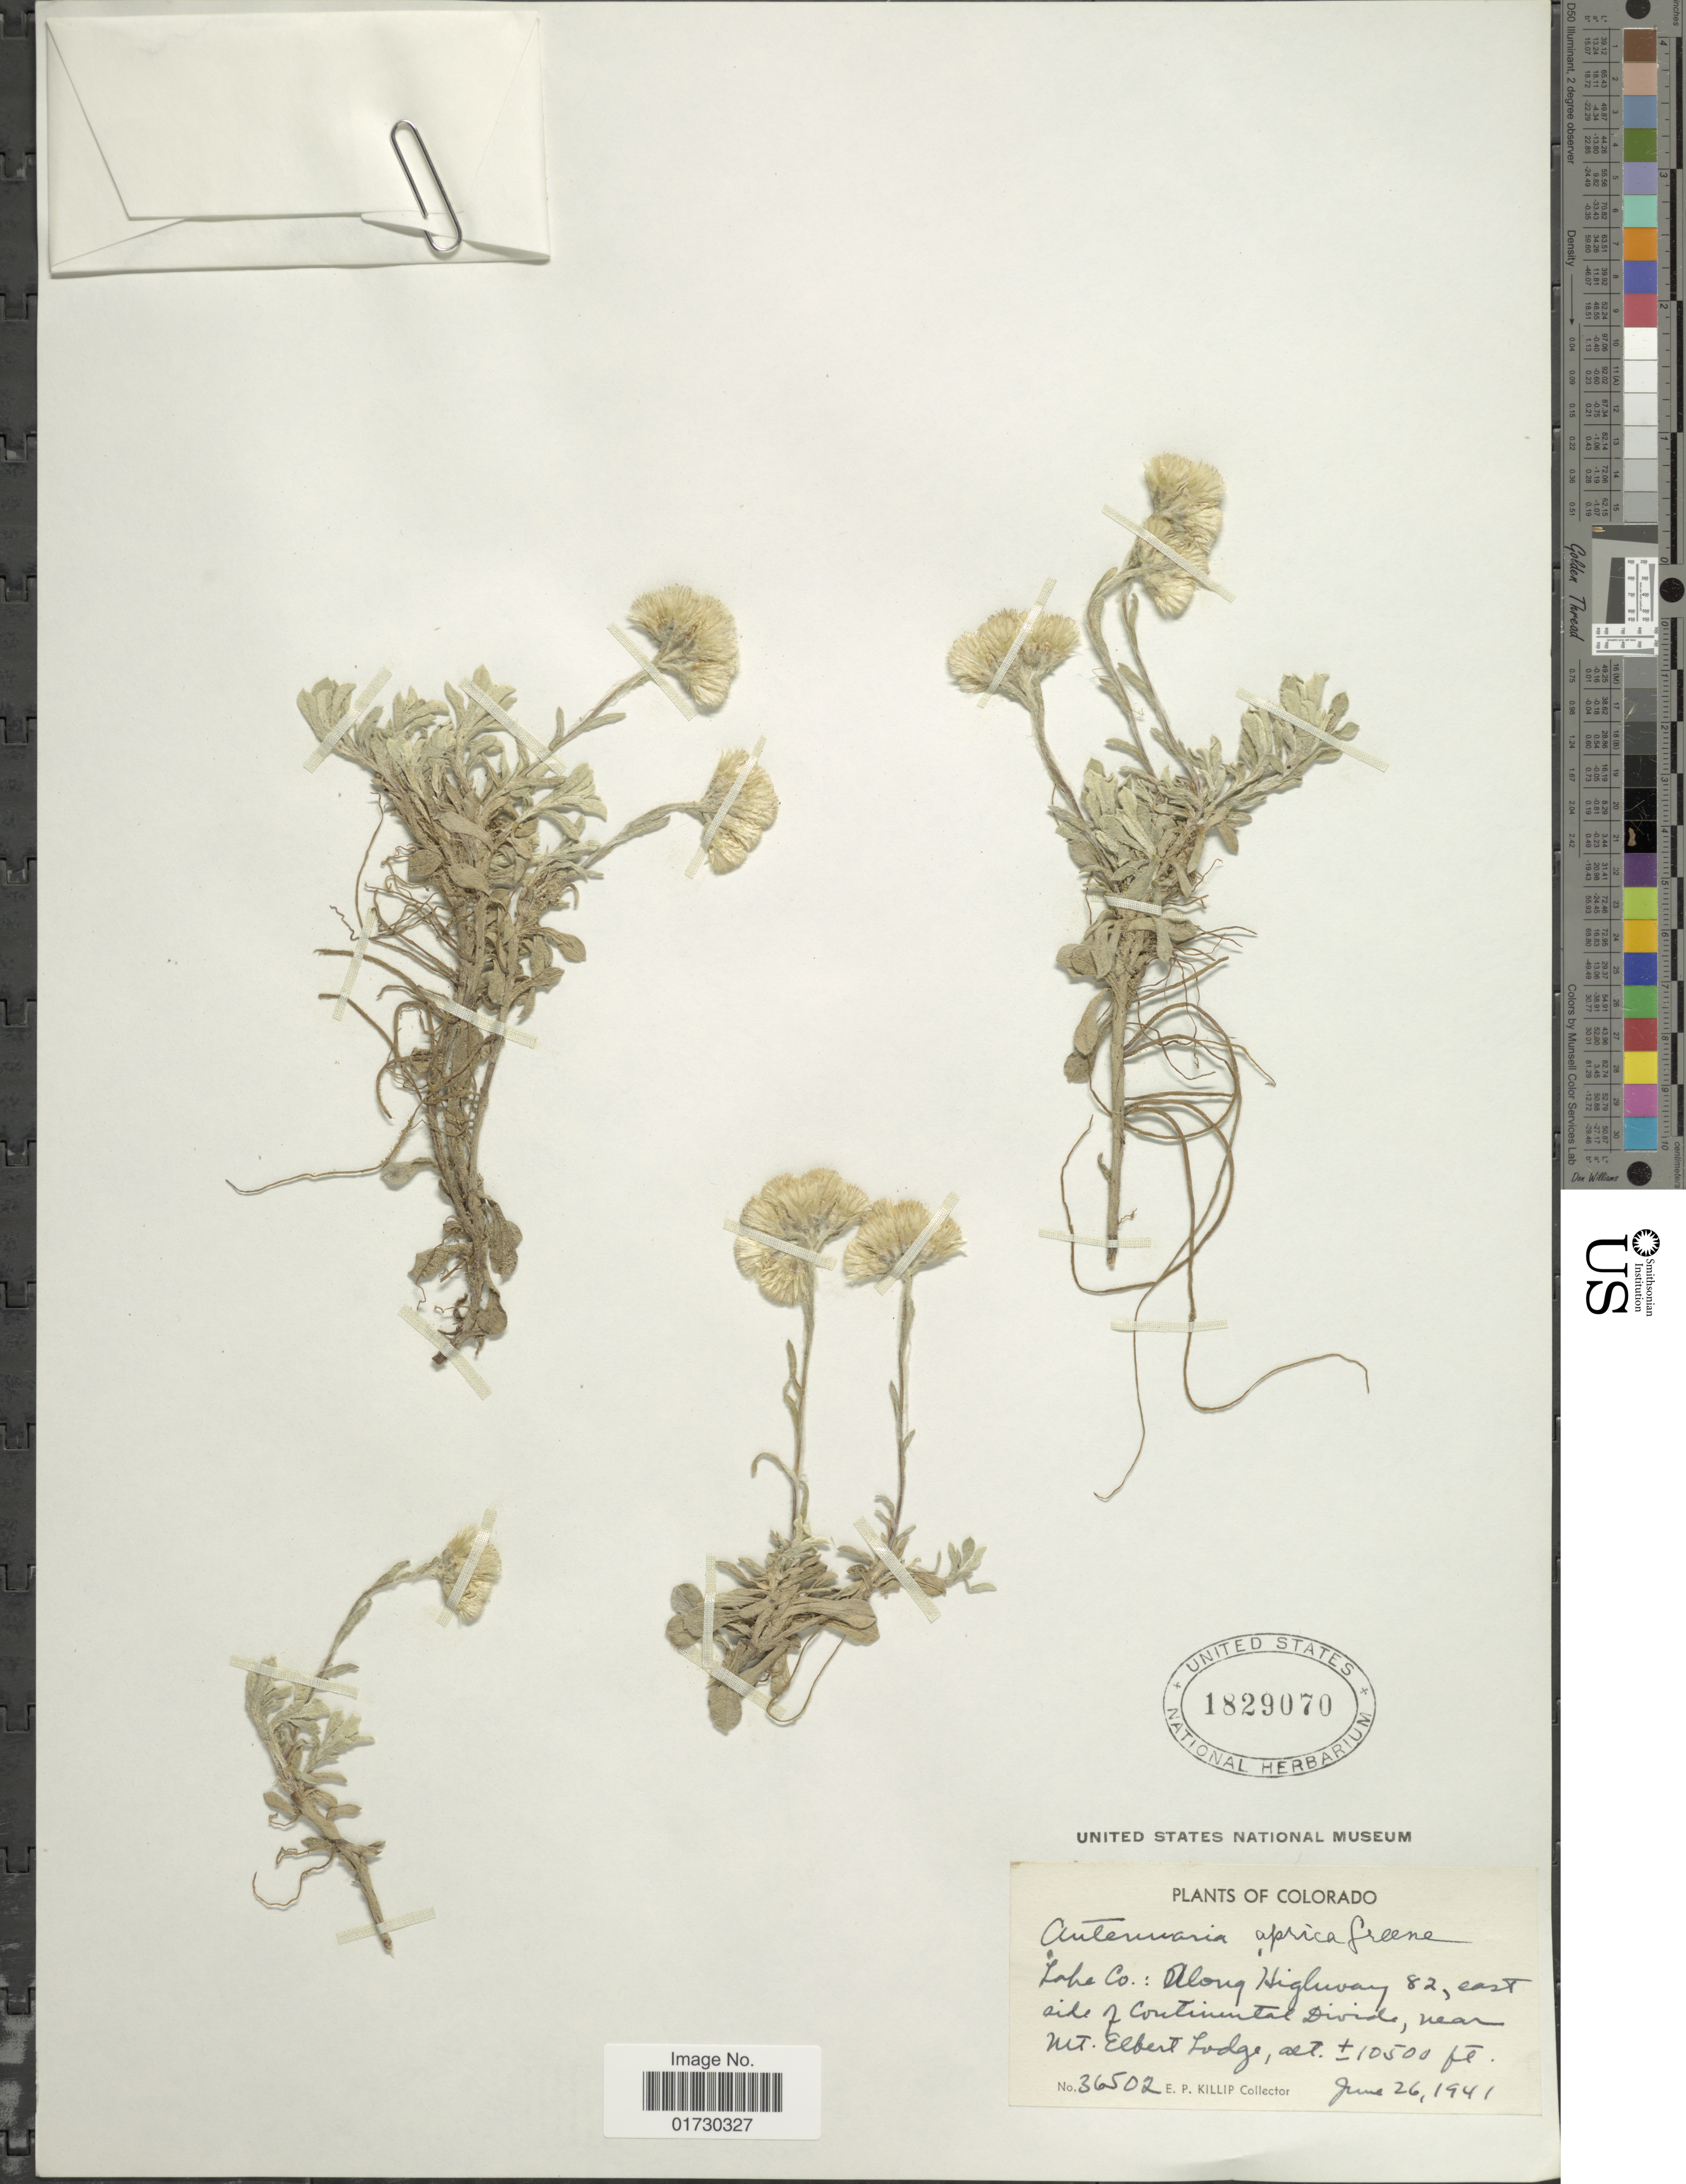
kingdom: Plantae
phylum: Tracheophyta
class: Magnoliopsida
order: Asterales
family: Asteraceae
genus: Antennaria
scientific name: Antennaria aprica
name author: Greene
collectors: E. P. Killip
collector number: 36502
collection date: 1941-06-26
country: United States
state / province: Colorado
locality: Lake Co.: Along Highway 82, east side of Continental Divide, near Mt. Elbert Lodge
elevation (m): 3200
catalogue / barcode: US 1829070